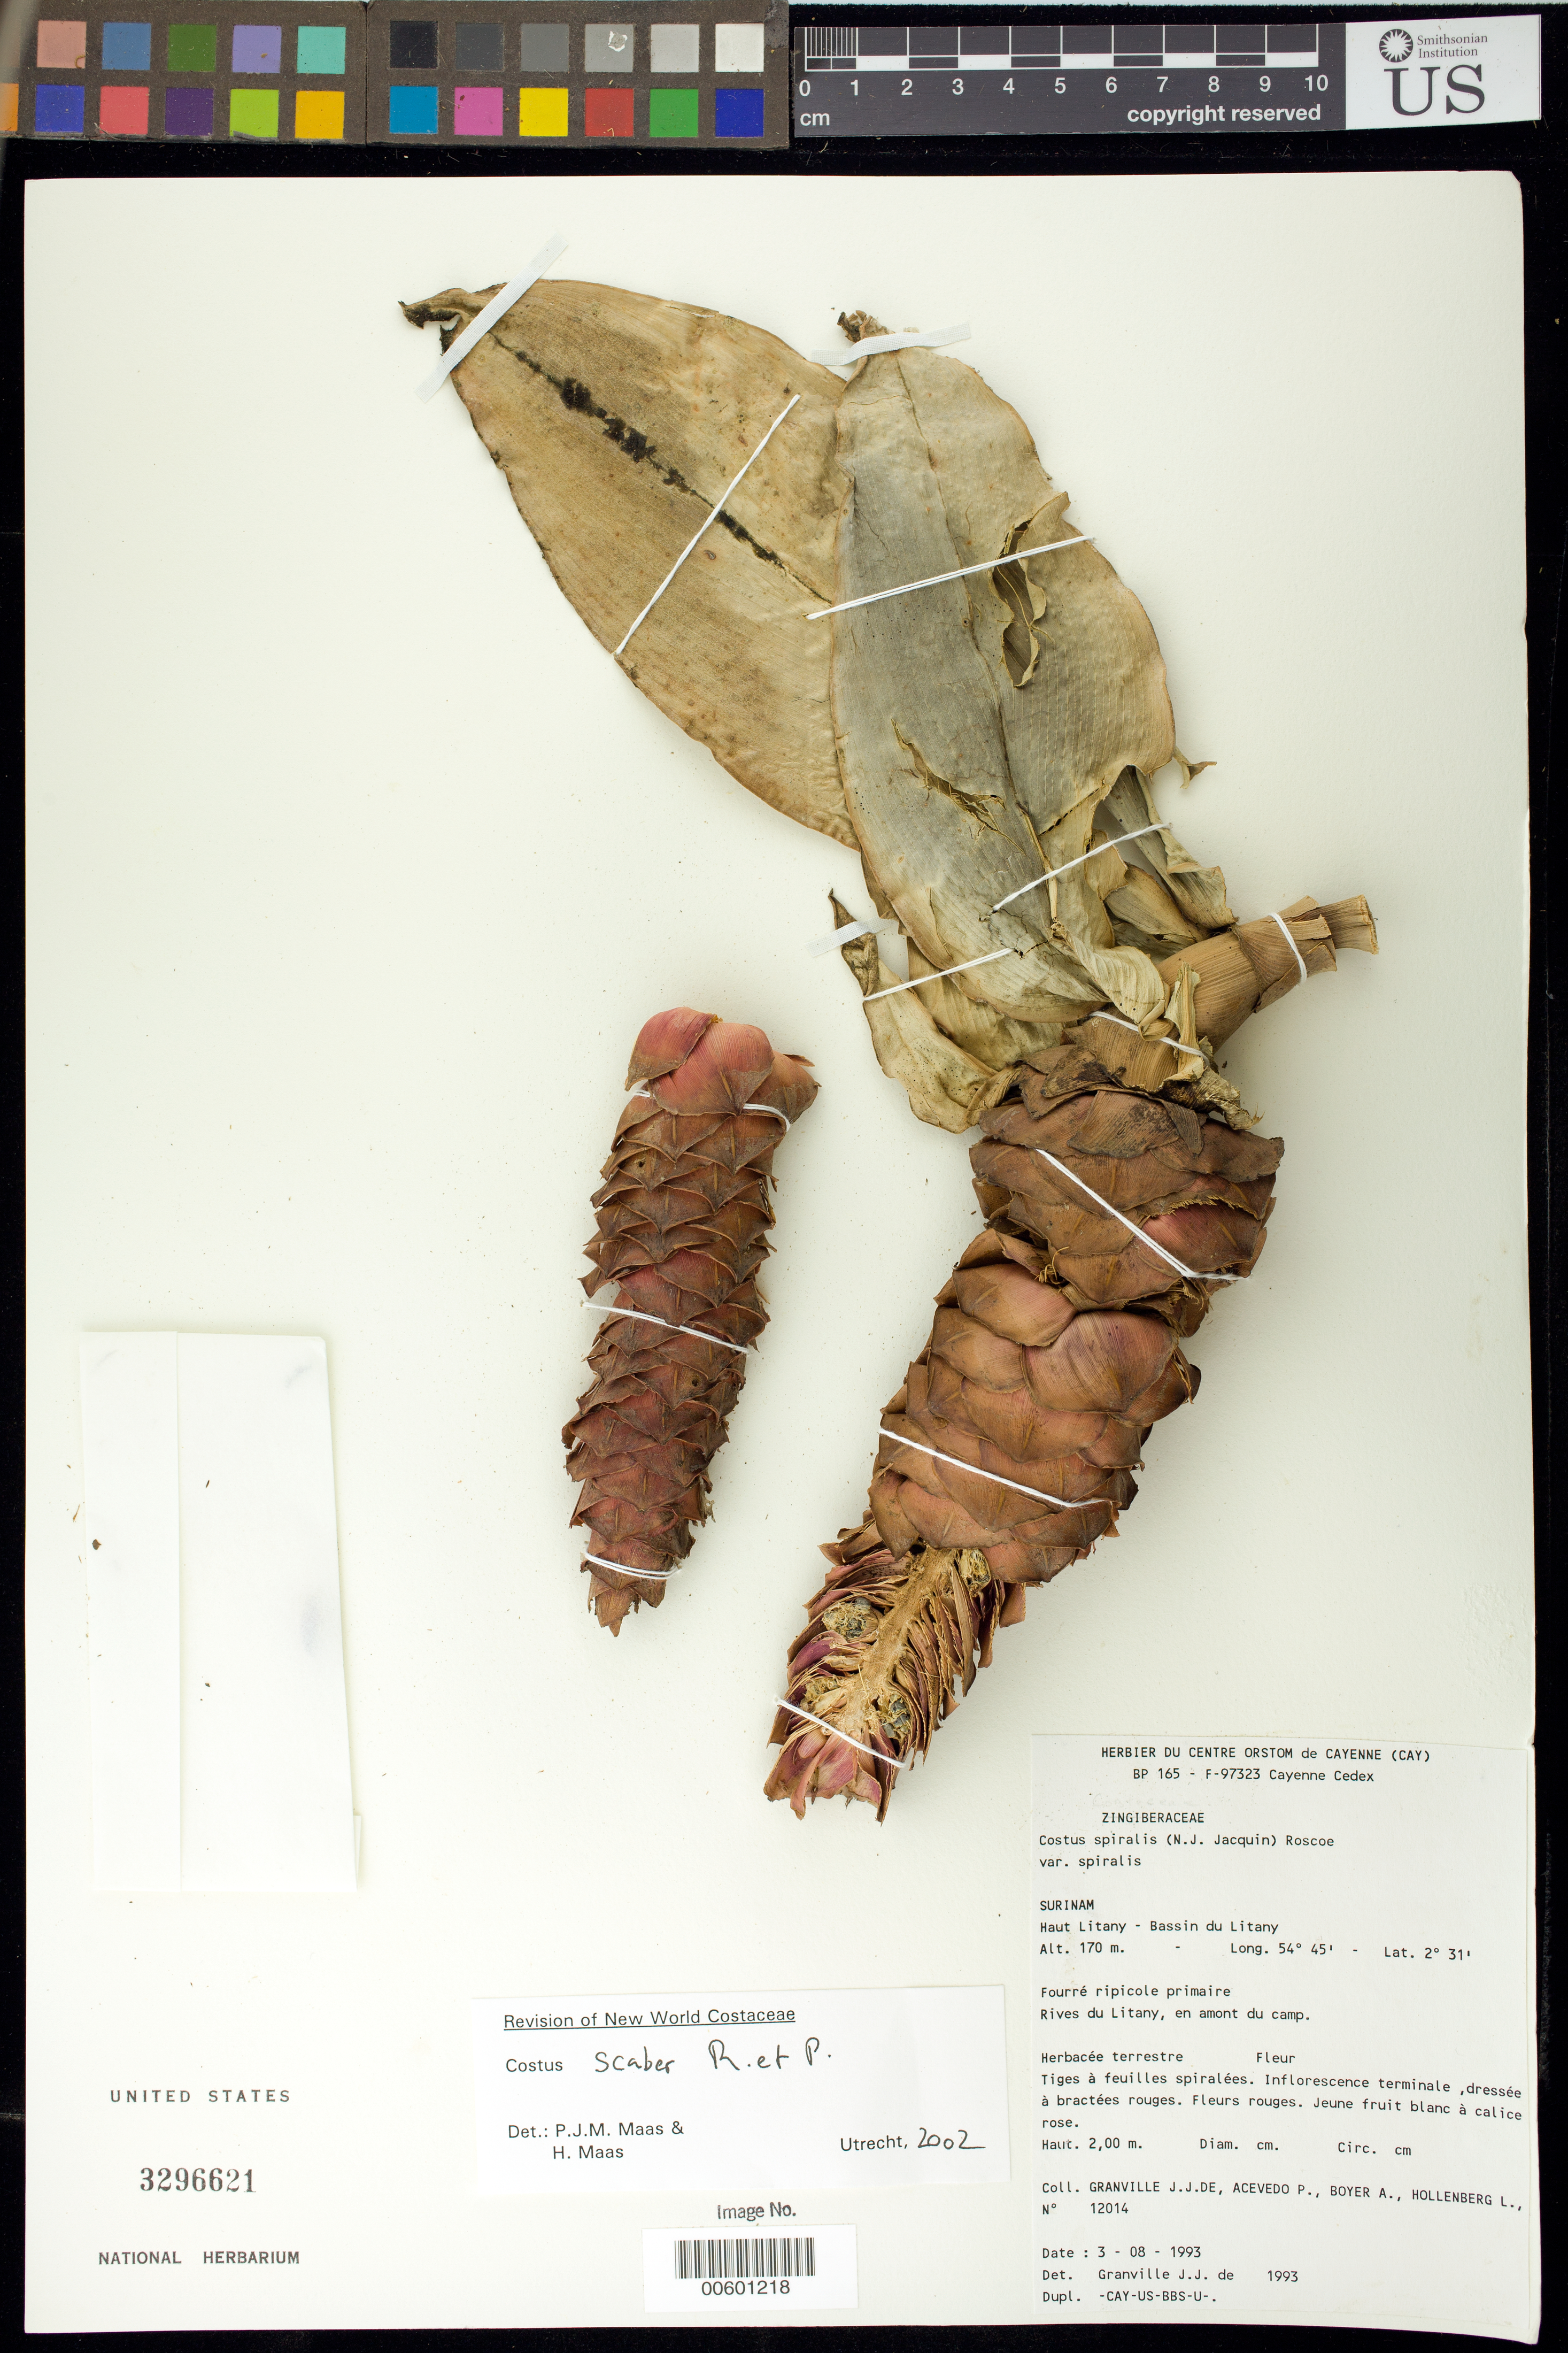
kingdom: Plantae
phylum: Tracheophyta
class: Liliopsida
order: Zingiberales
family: Costaceae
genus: Costus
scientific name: Costus scaber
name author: Ruiz & Pav.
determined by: Maas, Paul J. M.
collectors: J.-J. de Granville, P. Acevedo-Rodr., A. Boyer & L. Hollenberg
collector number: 12014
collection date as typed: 3-Aug-93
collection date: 1993-08-03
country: Suriname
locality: Haut Litany, Bassin du Litany, en amont du camp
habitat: Primary forest, riparian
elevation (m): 170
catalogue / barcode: US 3296621